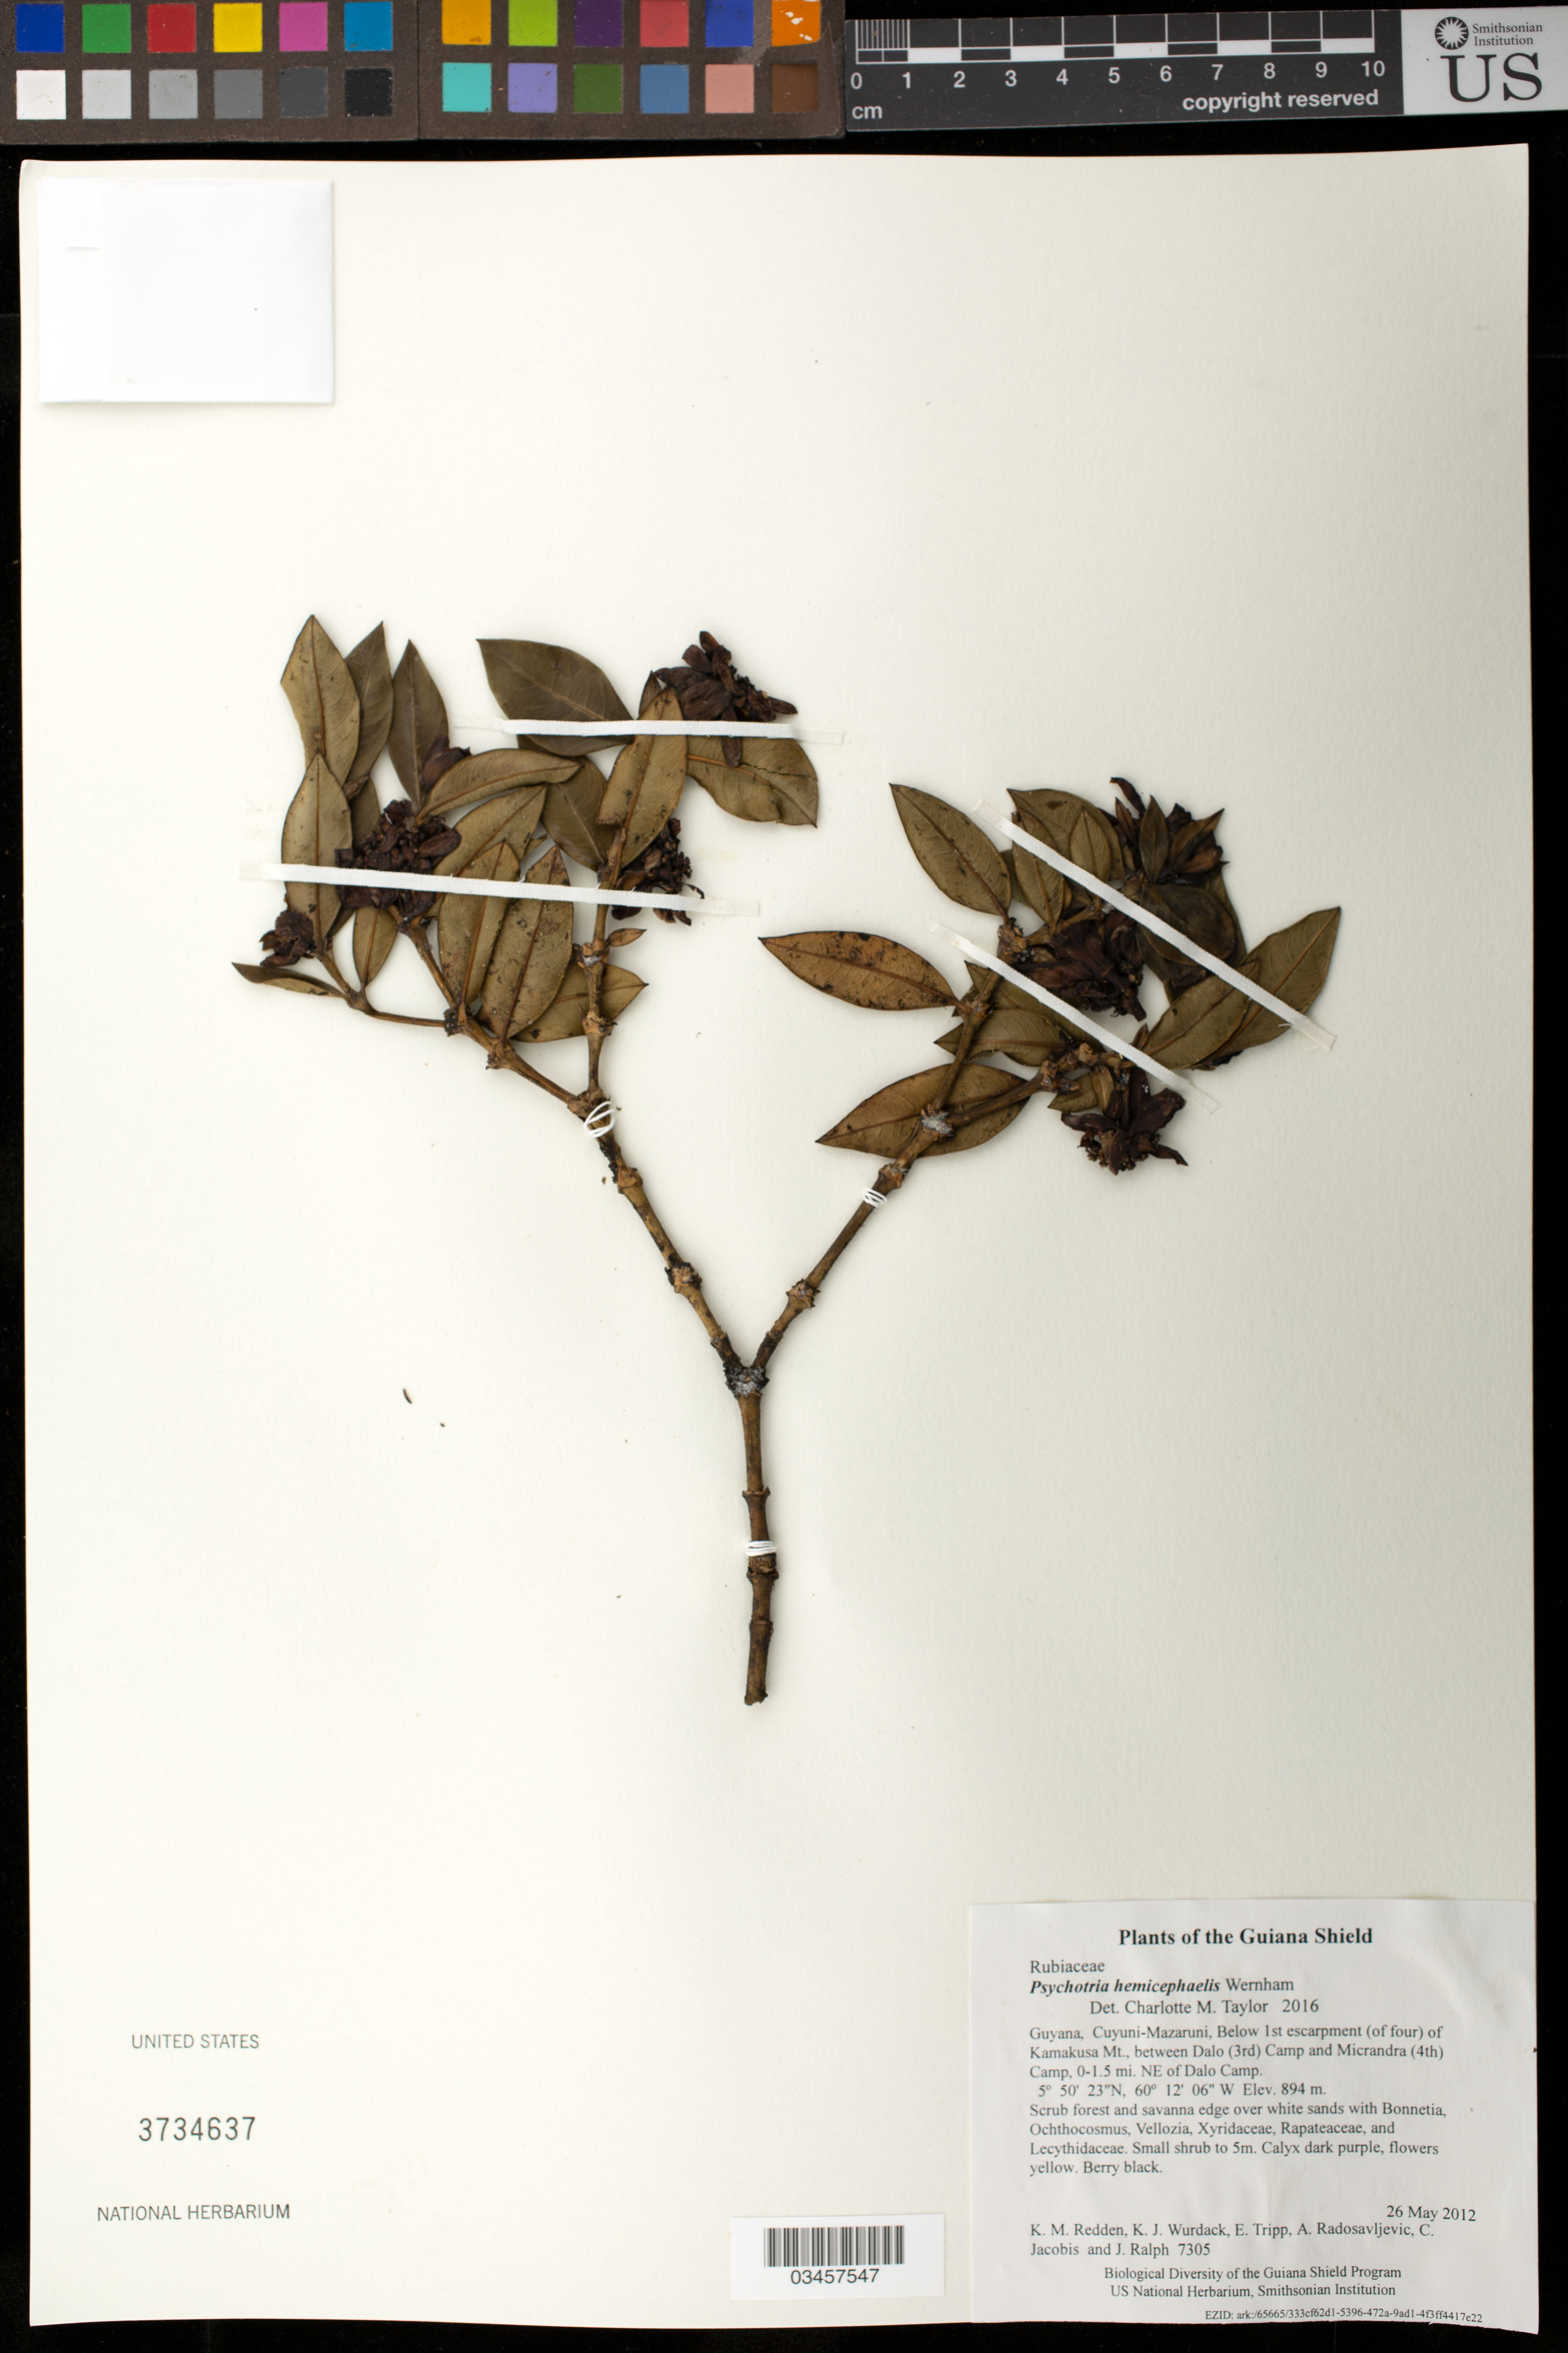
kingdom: Plantae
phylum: Tracheophyta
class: Magnoliopsida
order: Gentianales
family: Rubiaceae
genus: Palicourea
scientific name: Palicourea hemicephaelis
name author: (Wernham) Delprete & J.H. Kirkbr.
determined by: Kirkbride, J. H., Jr.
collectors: K. M. Redden, K. Wurdack, E. Tripp, A. Radosavljevic, C. Jacobis & J. Ralph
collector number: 7305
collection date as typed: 26 May 2012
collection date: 2012-05-26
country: Guyana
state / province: Cuyuni-Mazaruni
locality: Below 1st escarpment (of four) of Kamakusa Mt., between Dalo (3rd) Camp and Micrandra (4th) Camp, 0-1.5 mi. NE of Dalo Camp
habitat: Scrub forest and savanna edge over white sands with Bonnetia, Ochthocosmus, Vellozia, Xyridaceae, Rapateaceae, and Lecythidaceae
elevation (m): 894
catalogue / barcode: US 3734637